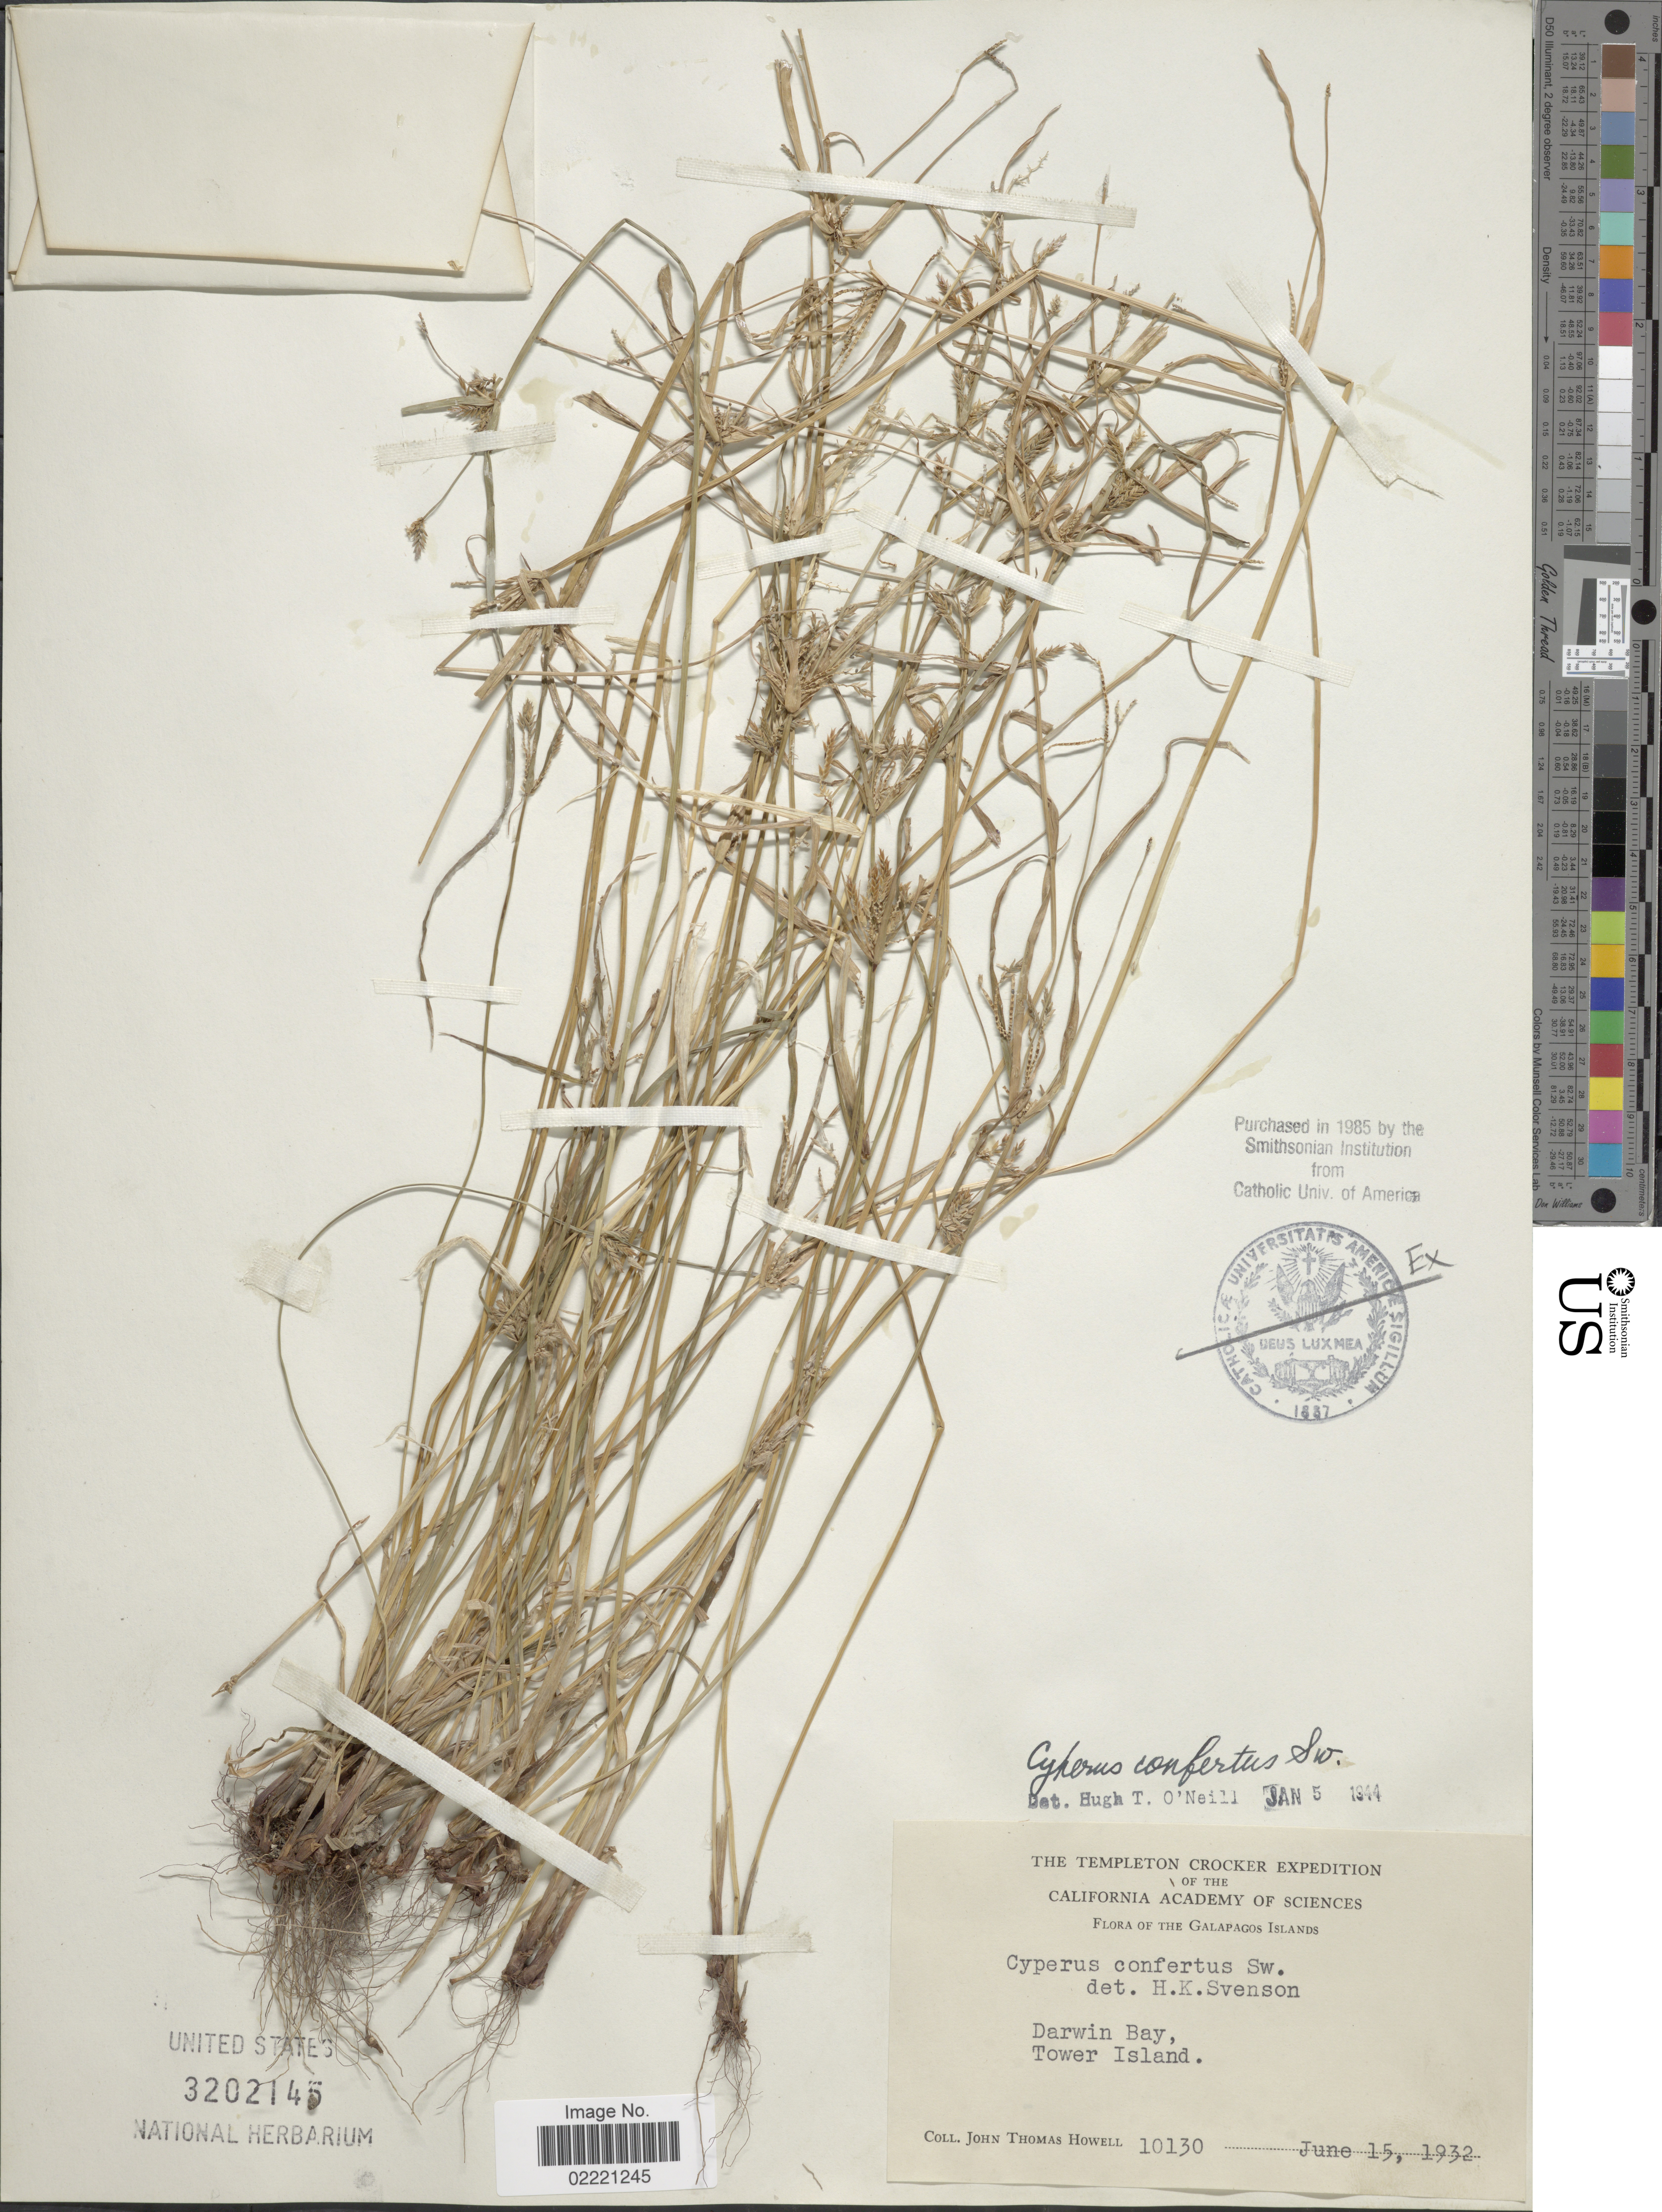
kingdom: Plantae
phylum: Tracheophyta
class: Liliopsida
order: Poales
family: Cyperaceae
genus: Cyperus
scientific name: Cyperus confertus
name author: Sw.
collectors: J. T. Howell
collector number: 10130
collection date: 1932-06-15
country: Ecuador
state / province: Colón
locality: Galapagos Islands, Darwin Bay, Tower Island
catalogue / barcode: US 3202145